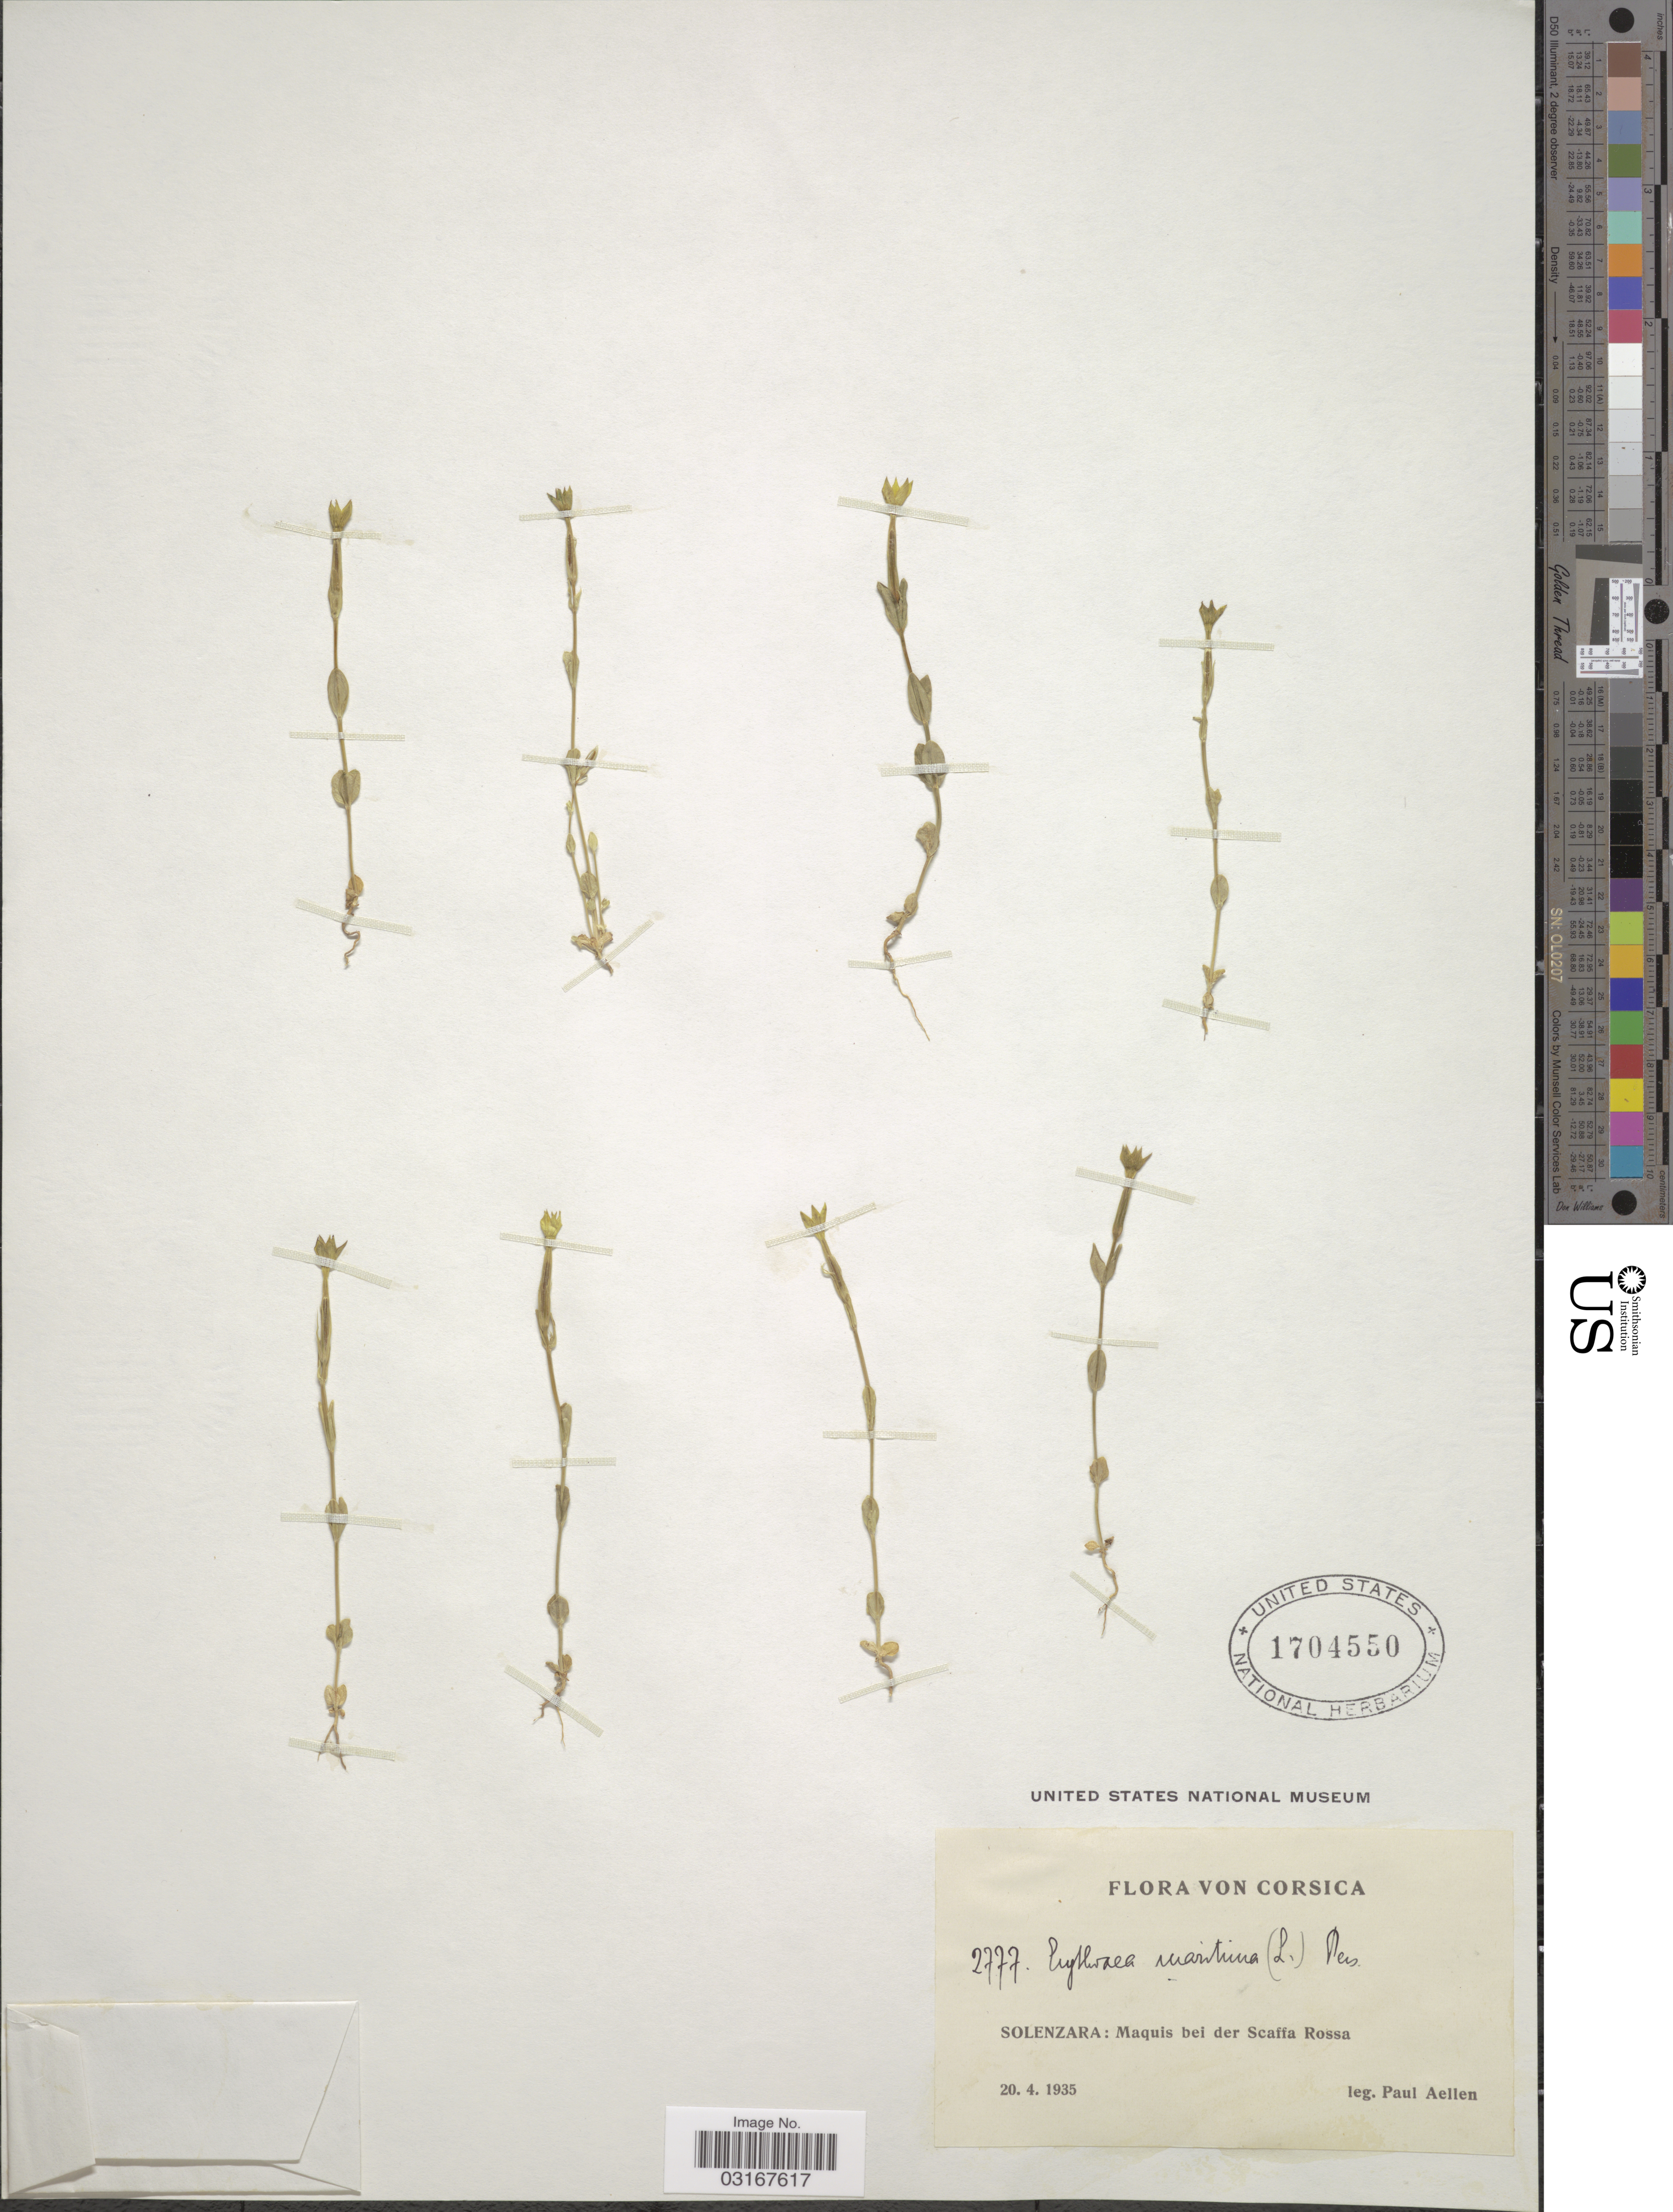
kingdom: Plantae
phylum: Tracheophyta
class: Magnoliopsida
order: Gentianales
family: Gentianaceae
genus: Centaurium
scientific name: Centaurium maritimum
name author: (L.) Fritsch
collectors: P. Aellen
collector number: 2777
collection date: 1935-04-20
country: France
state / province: Corsica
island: Corse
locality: Solenzara: Maquis bei der Scaffa Rossa.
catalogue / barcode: US 1704550